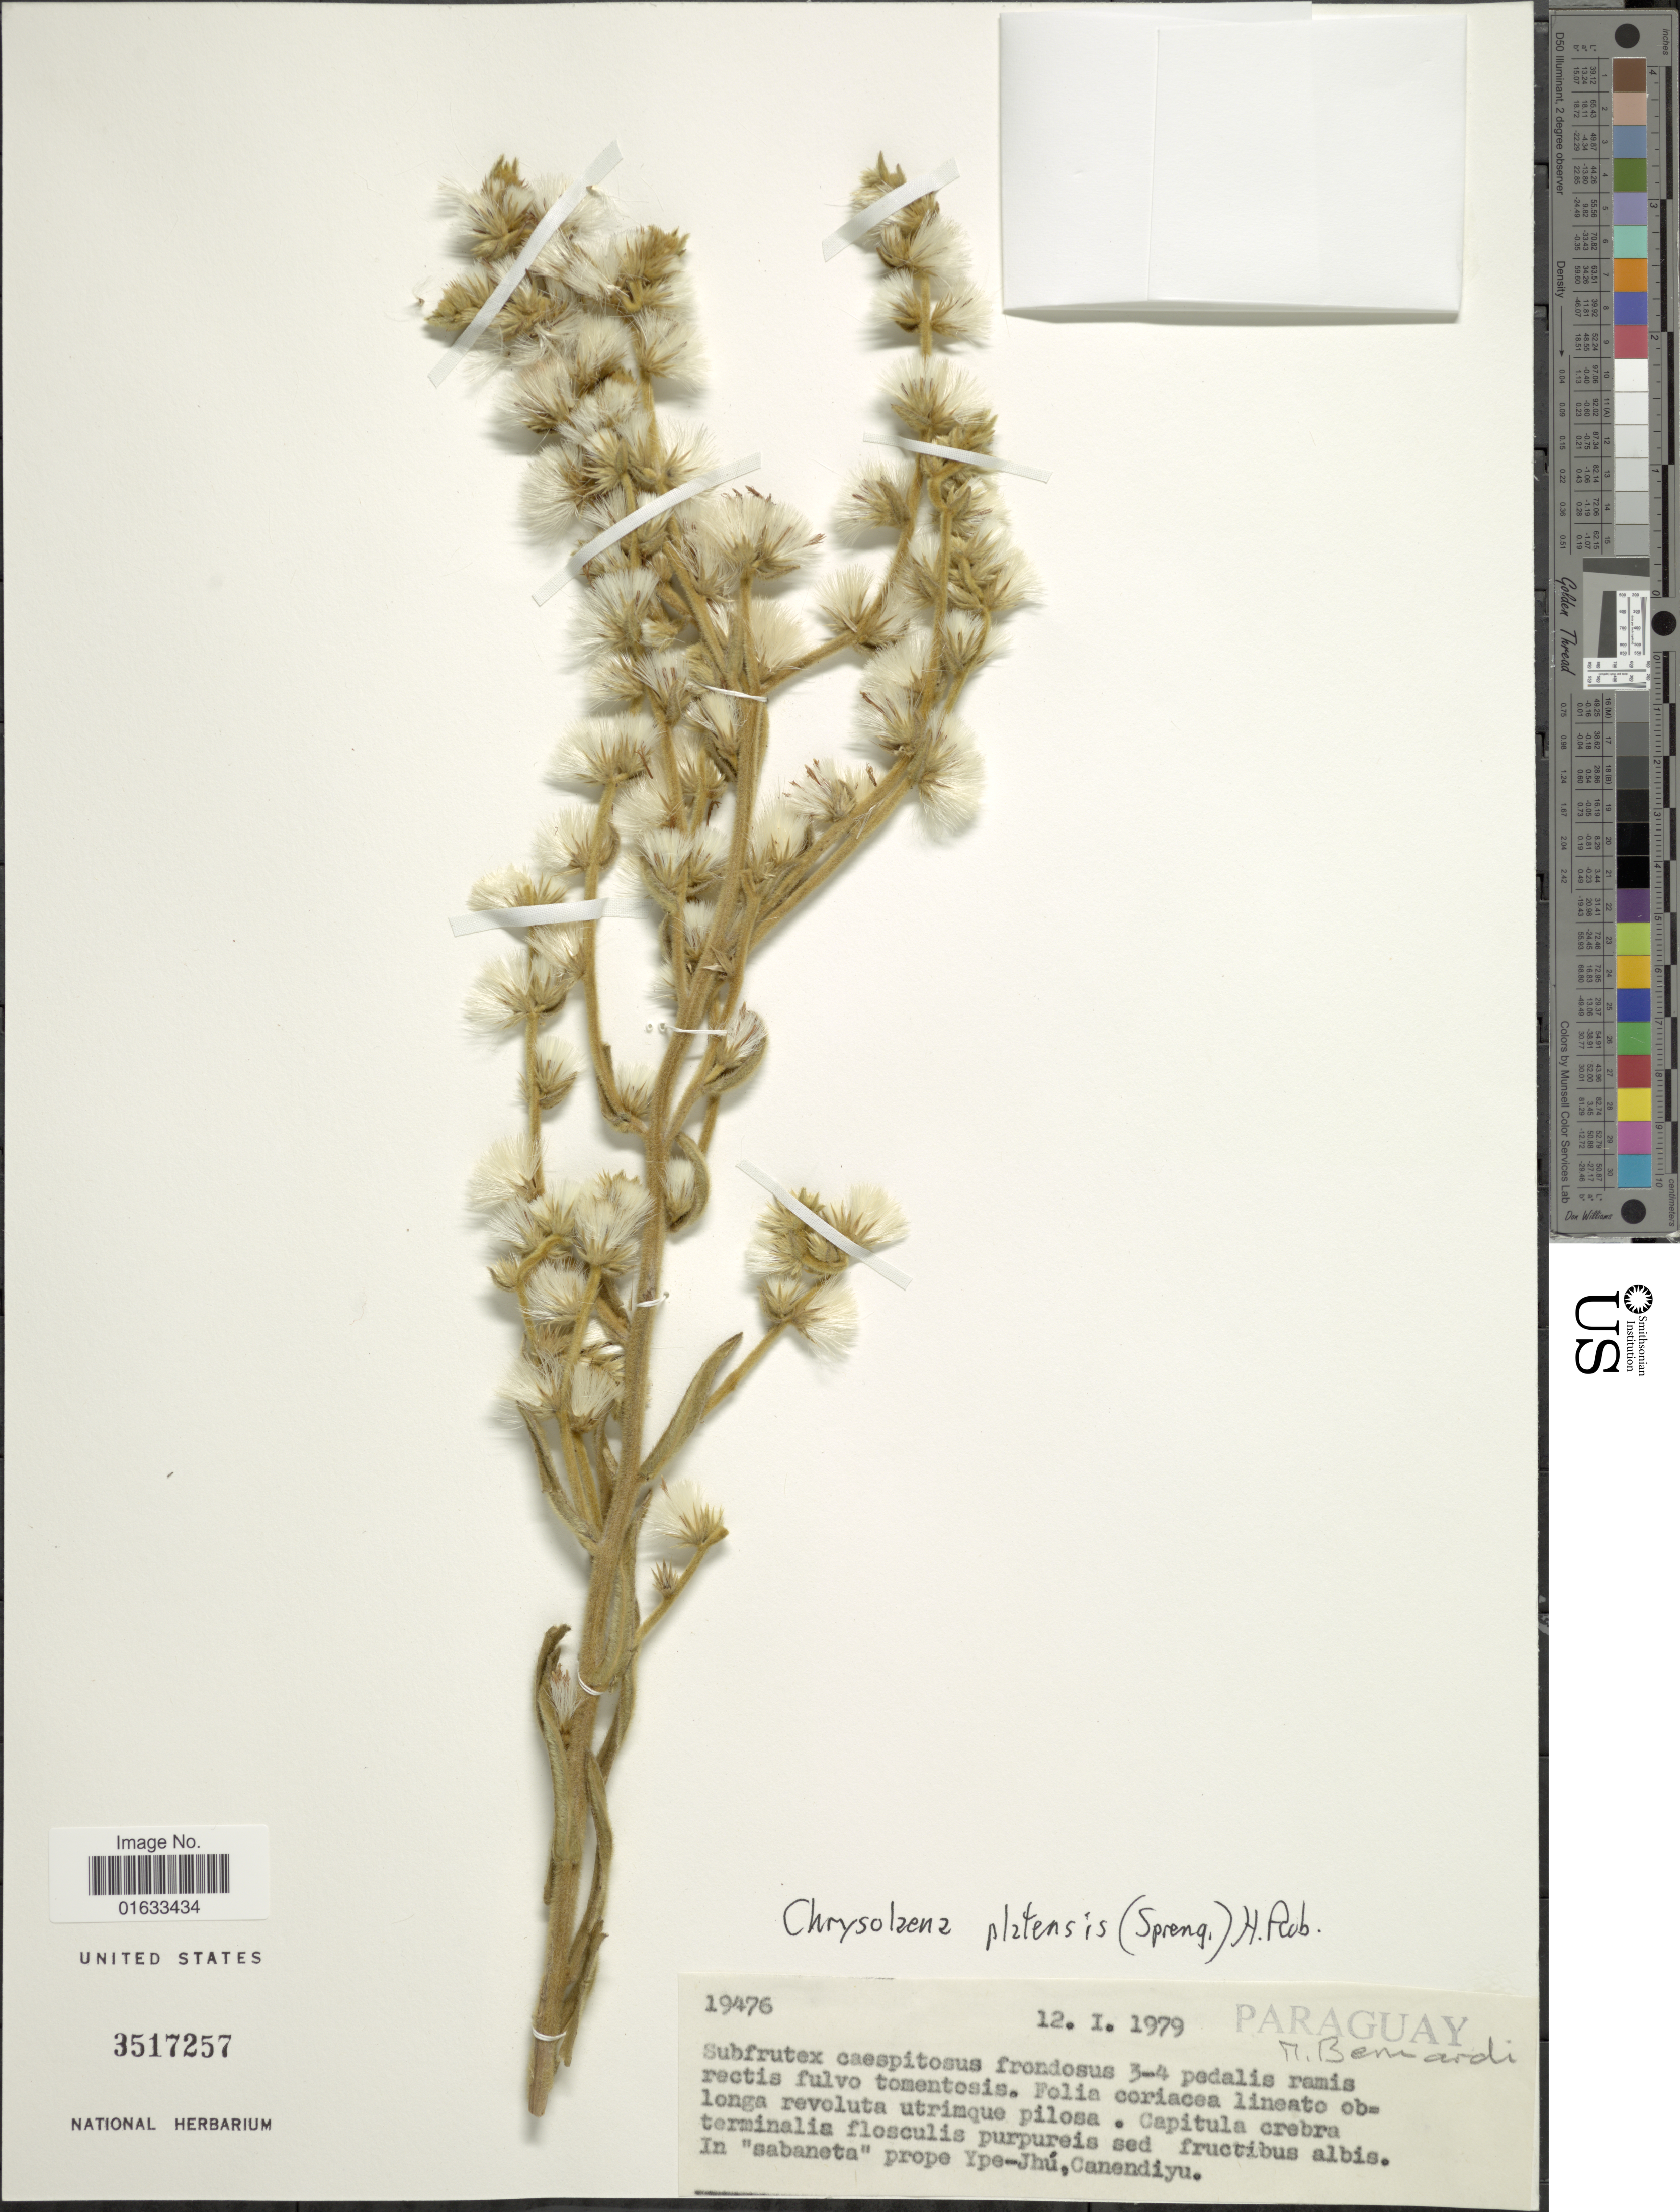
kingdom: Plantae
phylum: Tracheophyta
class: Magnoliopsida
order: Asterales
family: Asteraceae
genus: Chrysolaena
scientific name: Chrysolaena platensis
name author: (Spreng.) H. Rob.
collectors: M. Bernardi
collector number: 19476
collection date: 1979-01-12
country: Paraguay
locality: In Sabaneta, prope Ype-Jhu, Canendiyu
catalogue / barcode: US 3517257